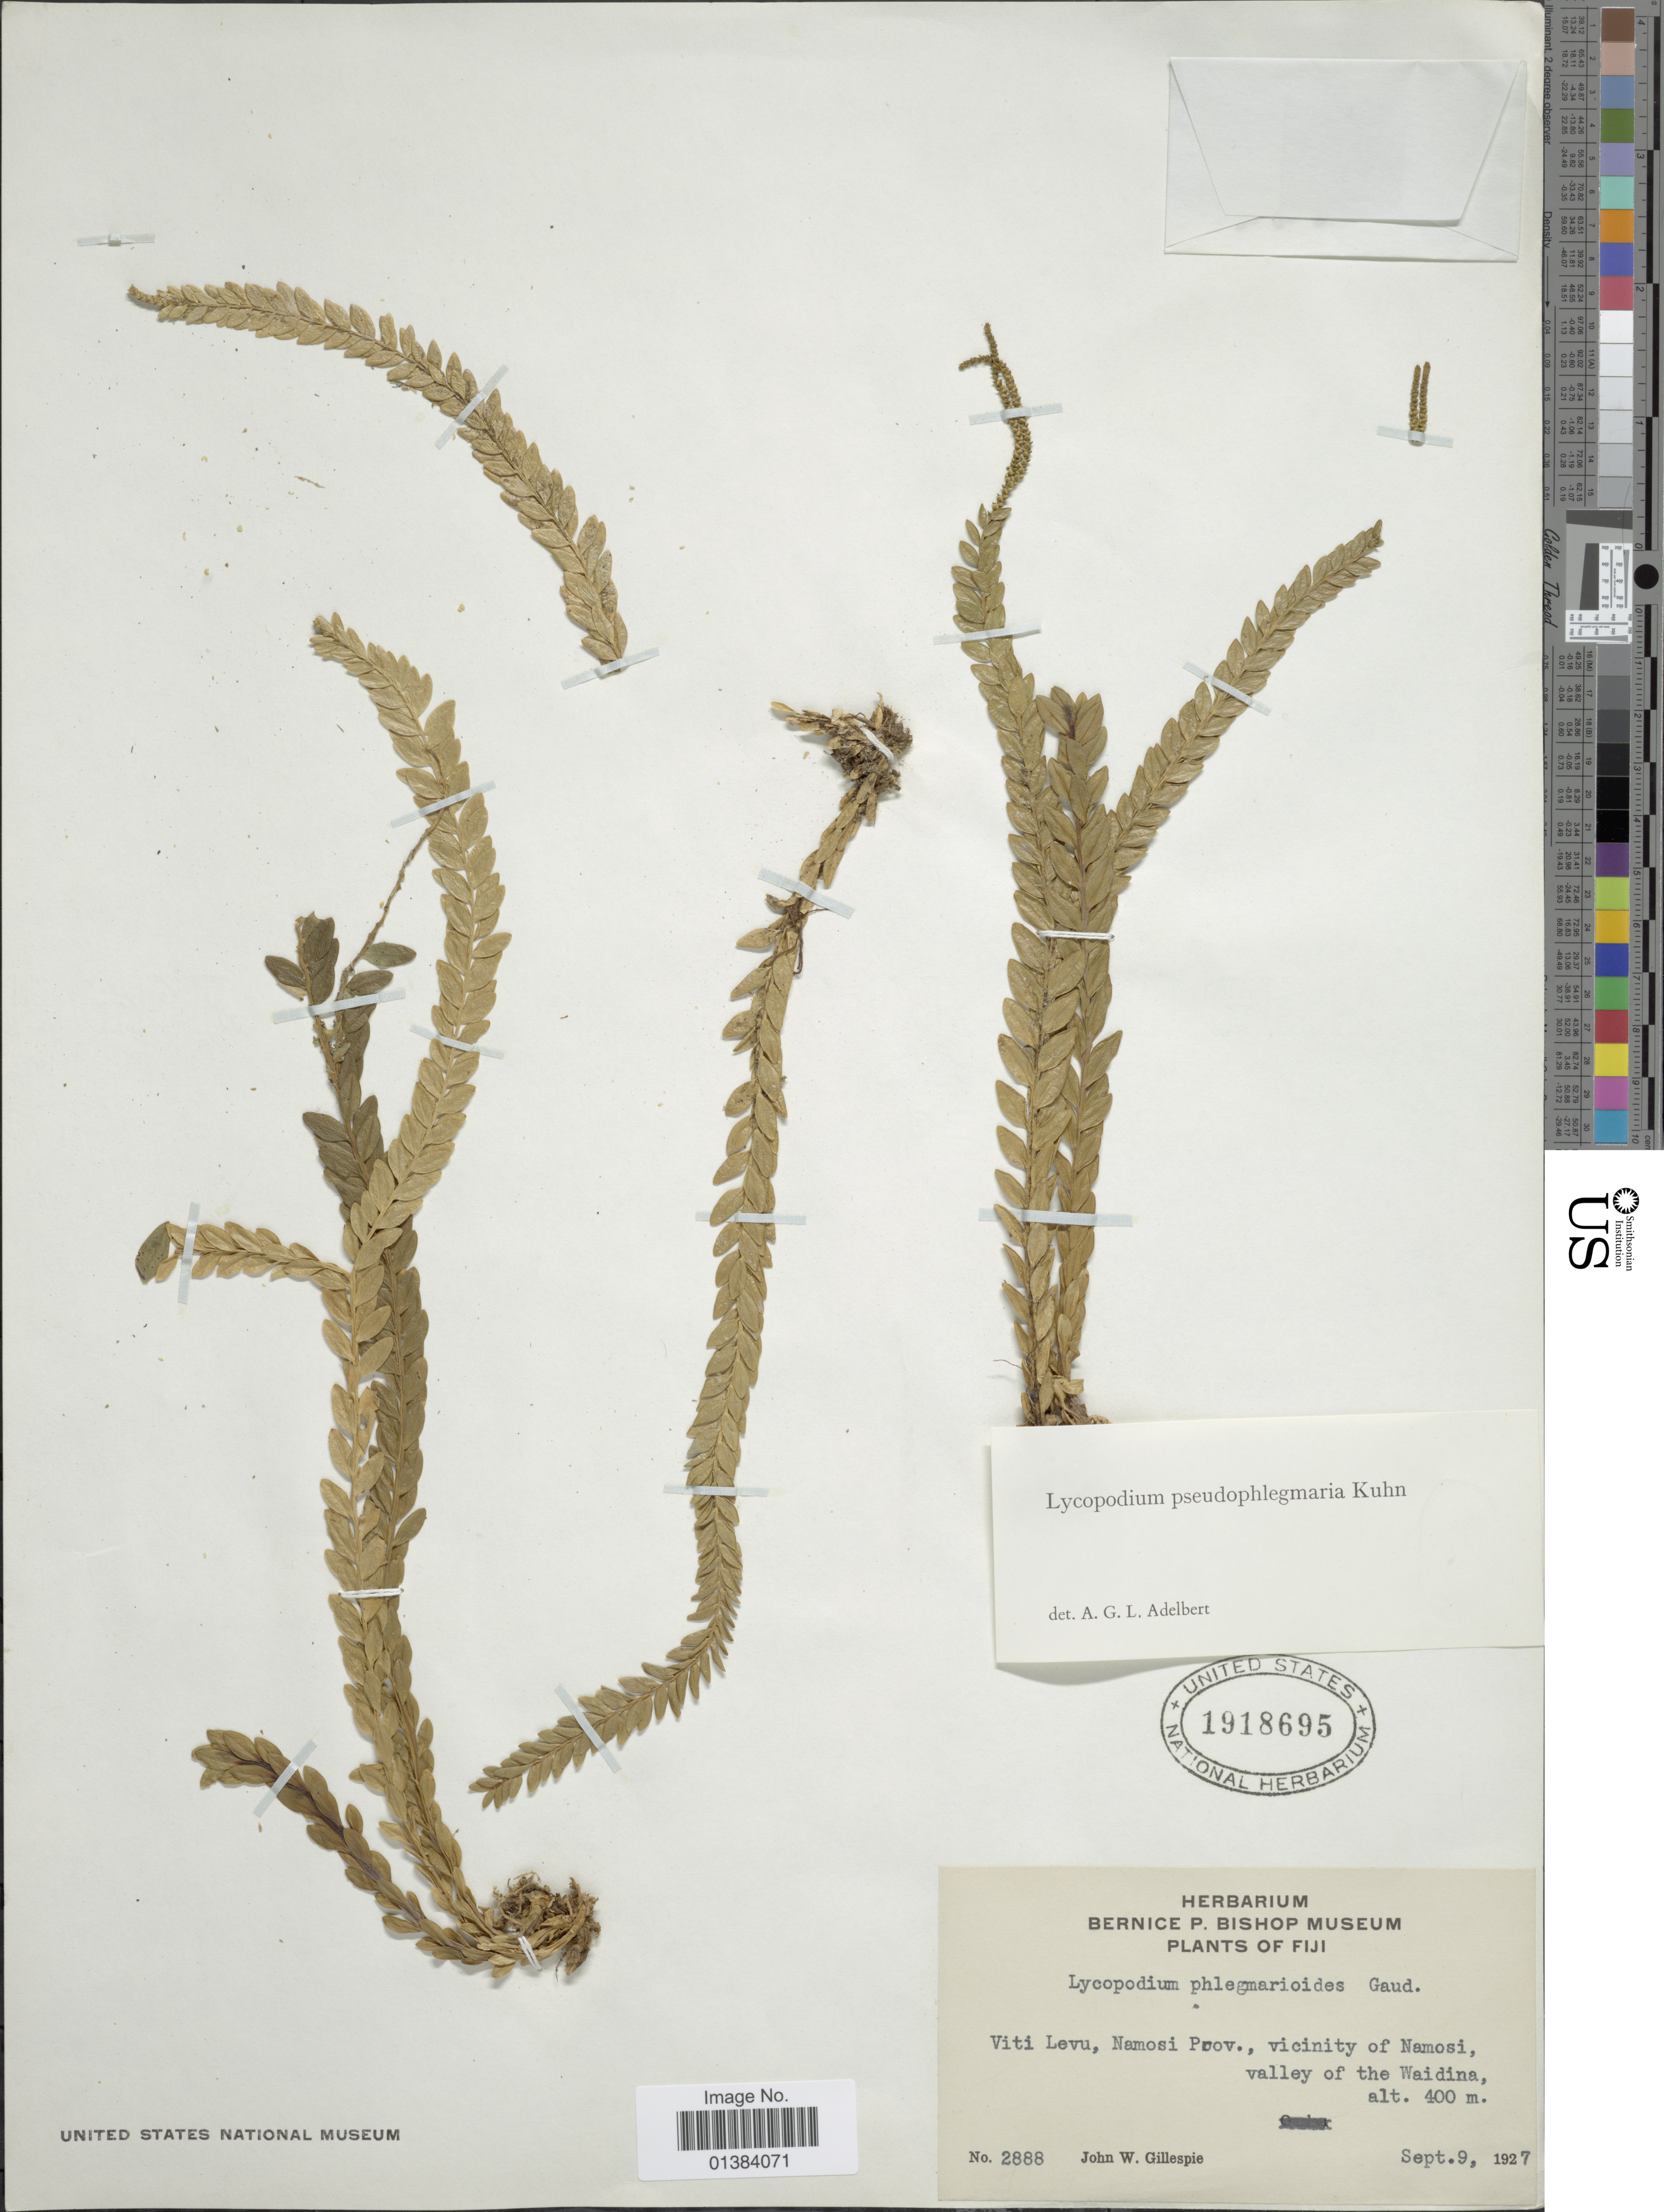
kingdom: Plantae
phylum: Tracheophyta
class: Lycopodiopsida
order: Lycopodiales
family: Lycopodiaceae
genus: Phlegmariurus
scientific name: Phlegmariurus phlegmarioides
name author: (Gaudich.) A. R. Field & Bostock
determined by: Field, A. R.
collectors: J. W. Gillespie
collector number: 2888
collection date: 1927-09-09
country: Fiji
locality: Viti Levu, Namosi Prov., vicinity of Namosi, valley of the Waidina.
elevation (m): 400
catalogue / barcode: US 1918695